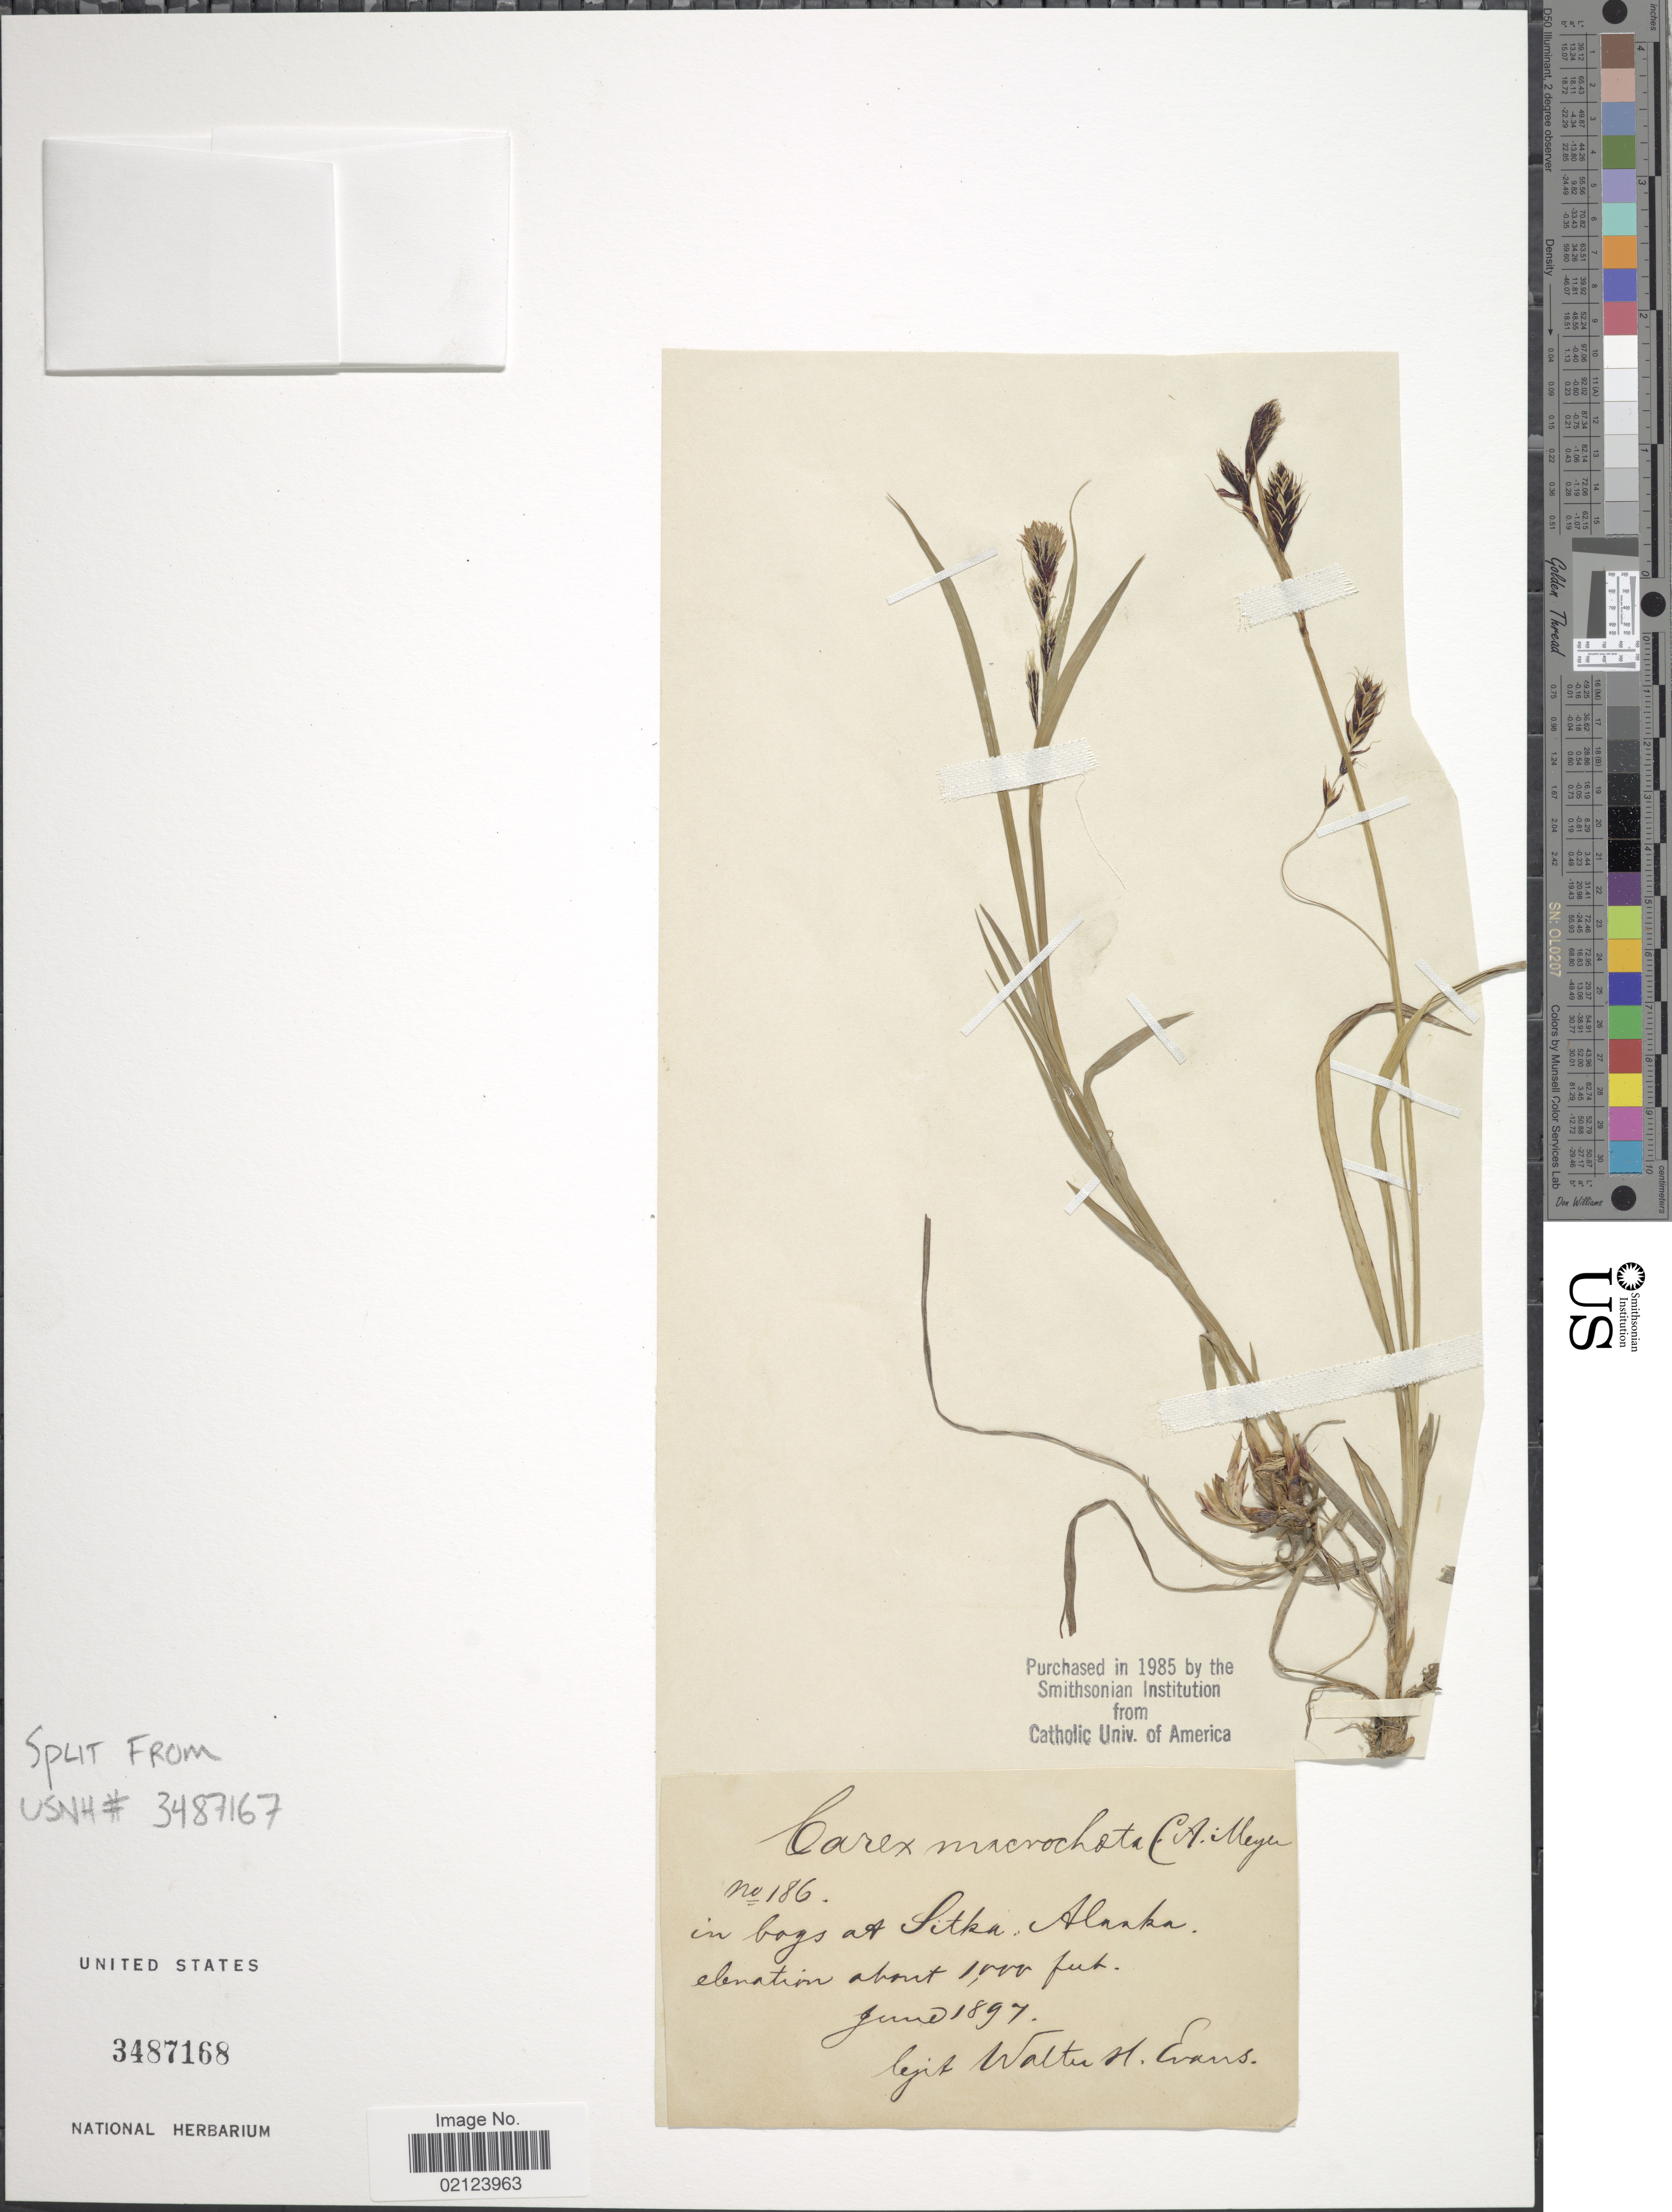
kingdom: Plantae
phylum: Tracheophyta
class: Liliopsida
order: Poales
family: Cyperaceae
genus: Carex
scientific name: Carex macrochaeta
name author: C.A. Mey.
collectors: W. H. Evans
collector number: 186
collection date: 1897-06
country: United States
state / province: Alaska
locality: In bog at Sitka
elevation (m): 305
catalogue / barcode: US 3487168